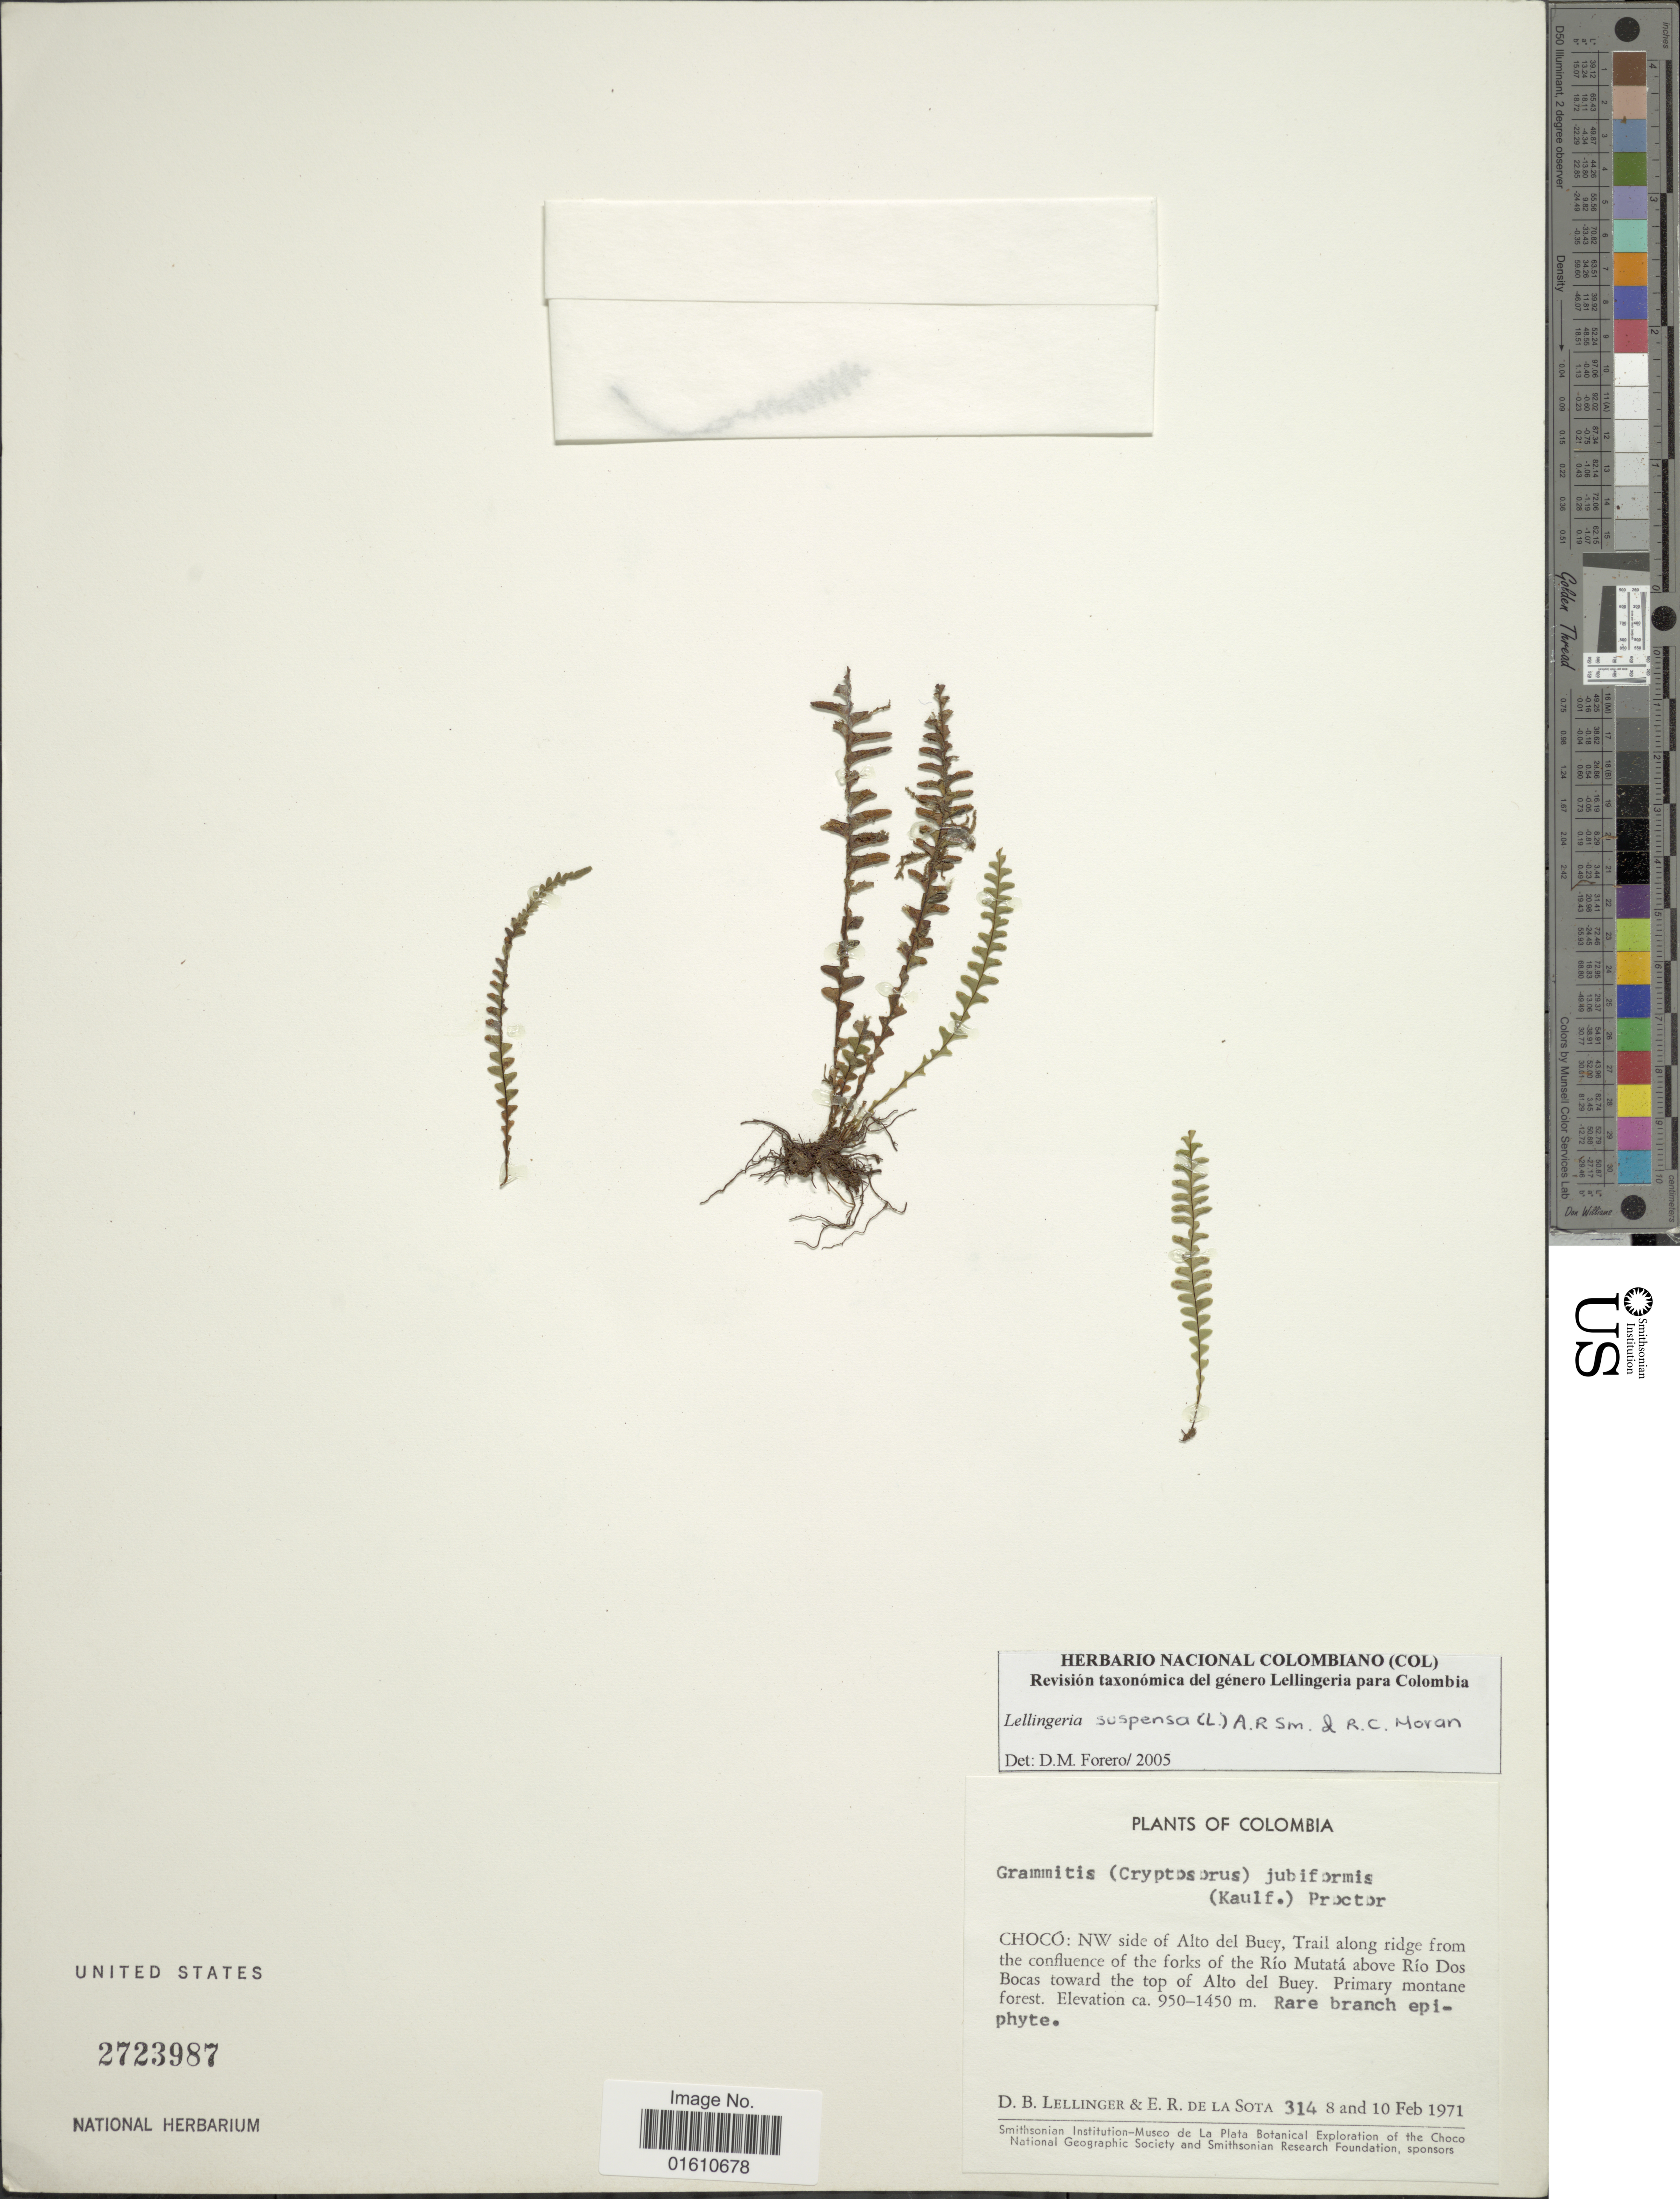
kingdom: Plantae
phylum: Tracheophyta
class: Polypodiopsida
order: Polypodiales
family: Polypodiaceae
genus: Lellingeria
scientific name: Lellingeria suspensa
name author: (L.) A.R. Sm. & R.C. Moran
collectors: D. B. Lellinger & E. R. de la Sota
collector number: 314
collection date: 1971-02-08/1971-02-10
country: Colombia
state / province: Chocó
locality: Choco: NW side of Alto del Buey, trail along ridge from the confluence of the forks of the Rio Mutata above Rio Dos Bocas toward the top of Alto del Buey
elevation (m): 950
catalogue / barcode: US 2723987